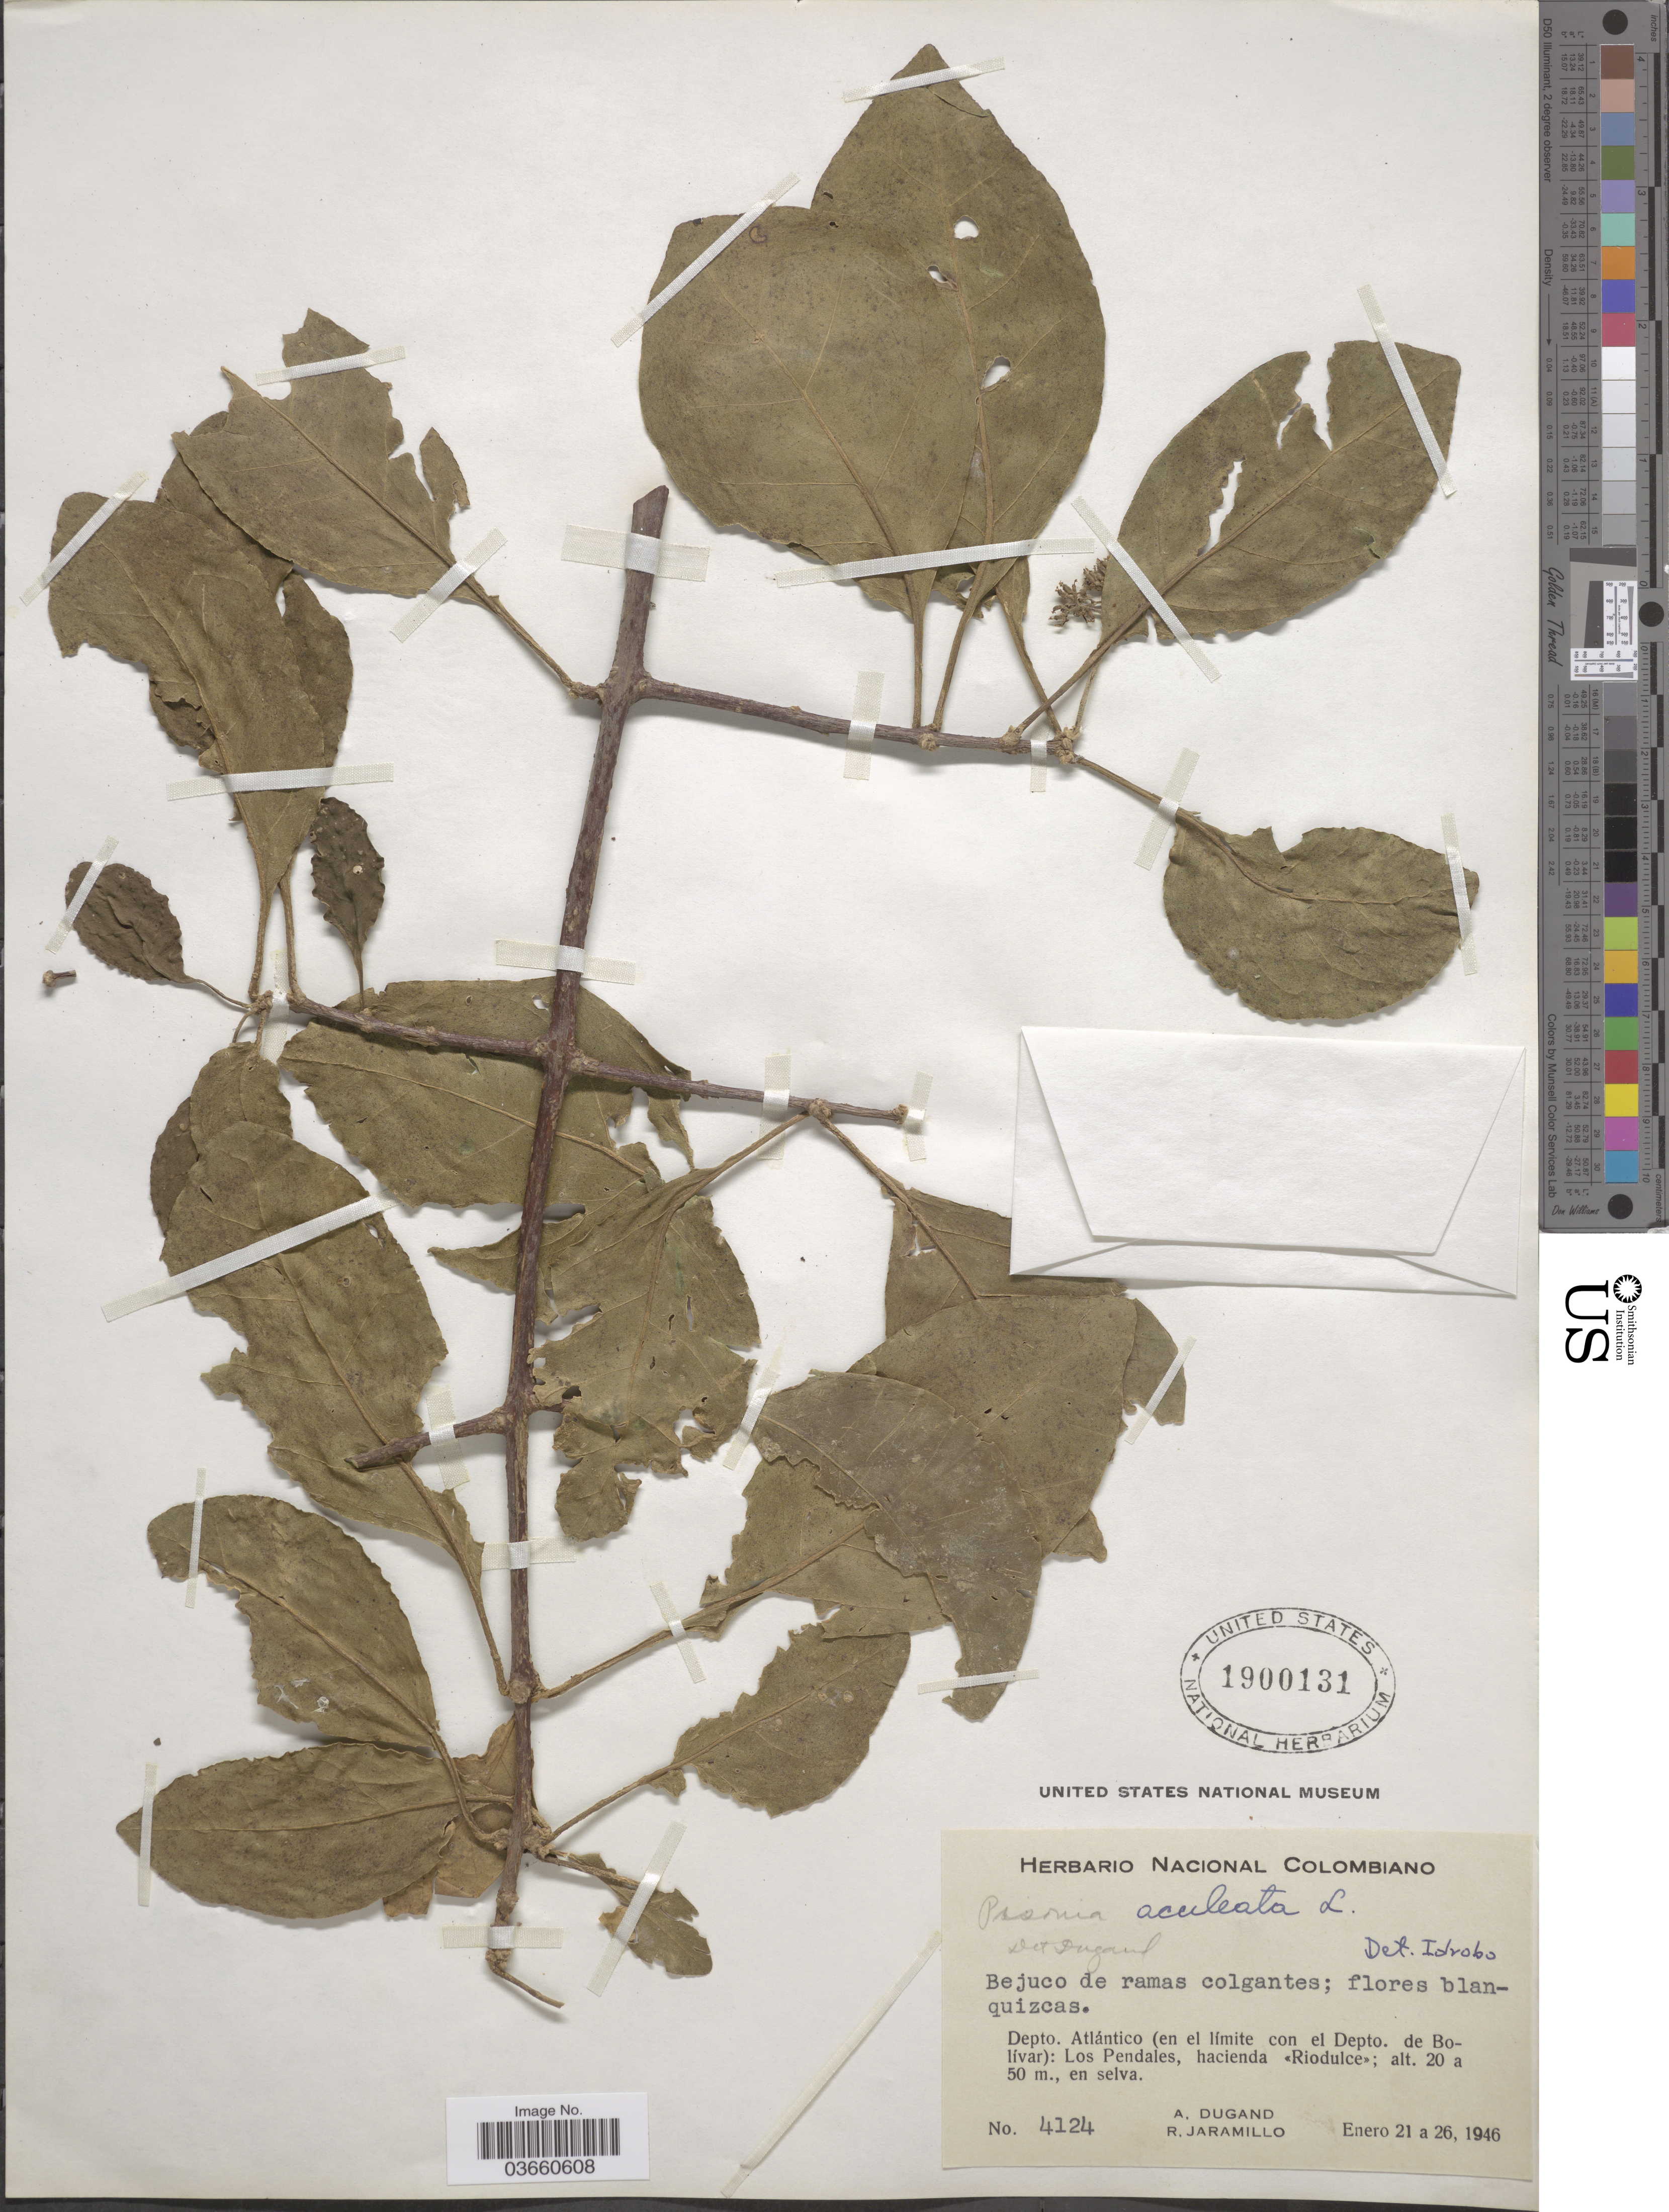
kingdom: Plantae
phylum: Tracheophyta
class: Magnoliopsida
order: Caryophyllales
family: Nyctaginaceae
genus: Pisonia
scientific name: Pisonia aculeata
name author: L.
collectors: A. Dugand & R. Jaramillo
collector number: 4124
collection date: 1946-01-21/1946-01-26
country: Colombia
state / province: Atlántico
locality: Depto. Atlántico (en el límite con el Depto. de Bolívar): Los Pendales, hacienda <<Riodulce>>.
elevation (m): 20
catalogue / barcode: US 1900131